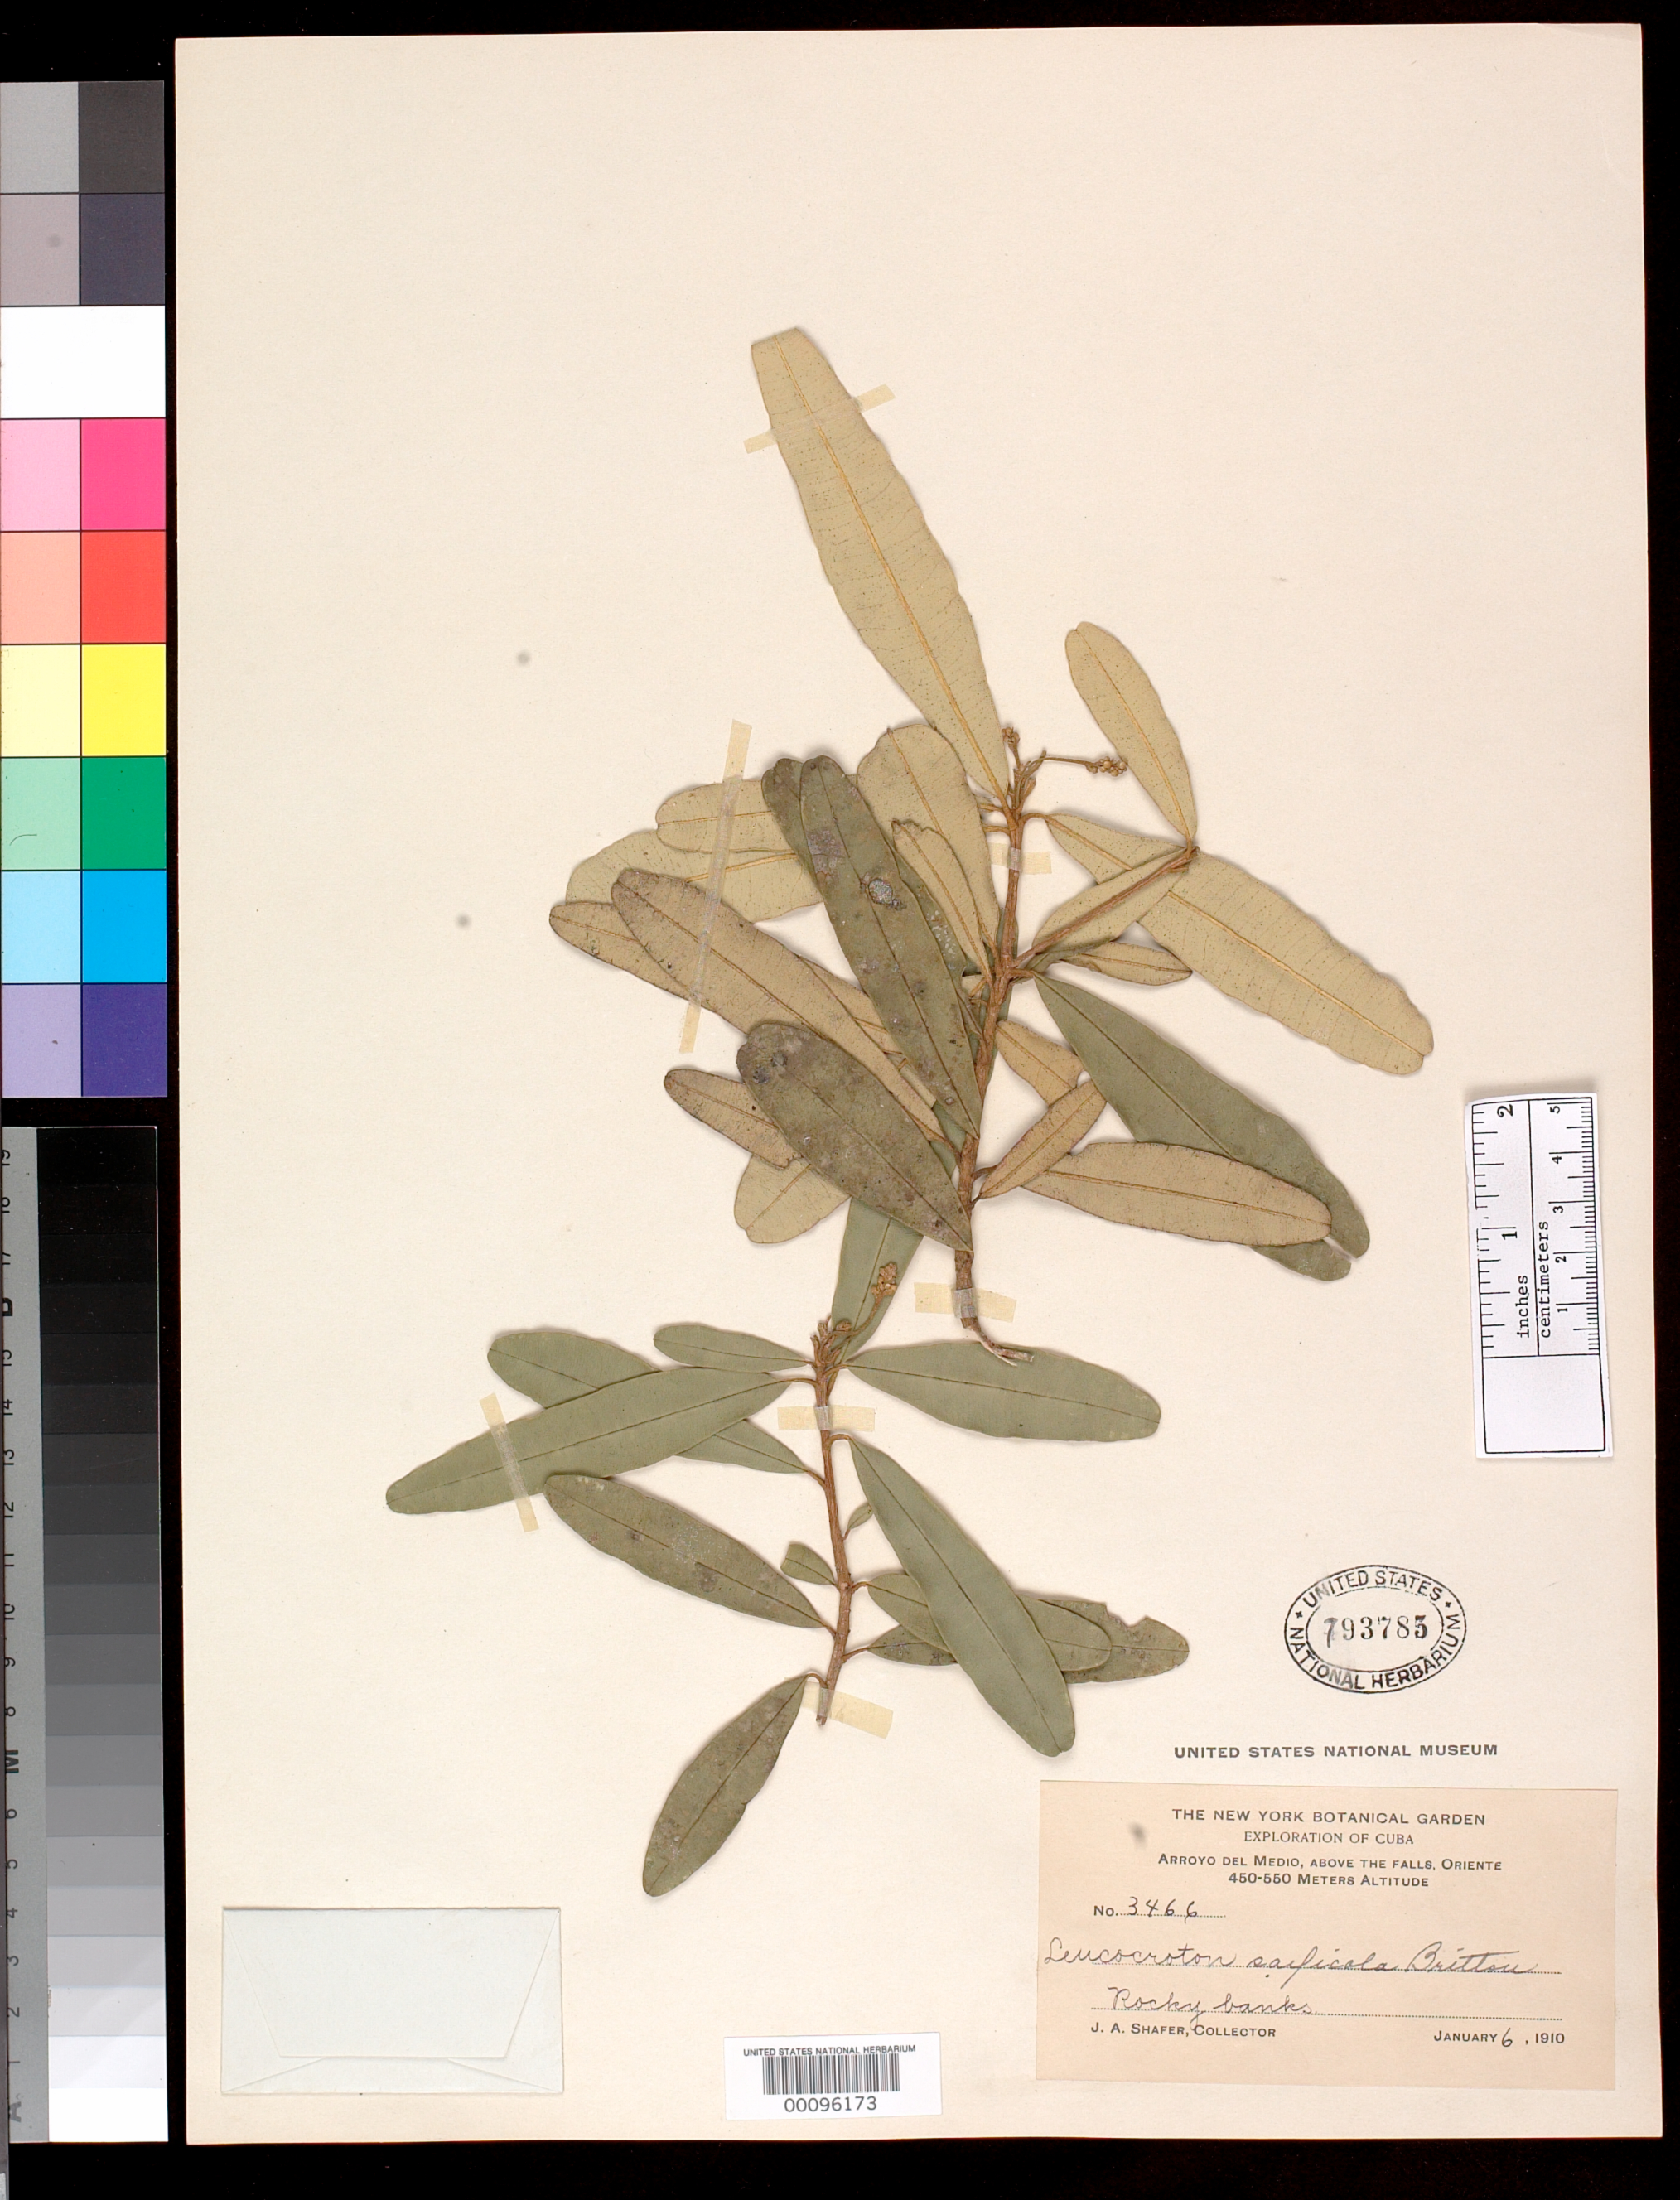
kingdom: Plantae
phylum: Tracheophyta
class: Magnoliopsida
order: Malpighiales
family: Euphorbiaceae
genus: Leucocroton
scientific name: Leucocroton saxicola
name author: Britton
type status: Isotype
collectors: J. A. Shafer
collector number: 3466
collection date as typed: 06 Jan 1910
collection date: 1910-01-06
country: Cuba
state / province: Oriente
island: Greater Antilles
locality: Arroyo del Medio.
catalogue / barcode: US 793785